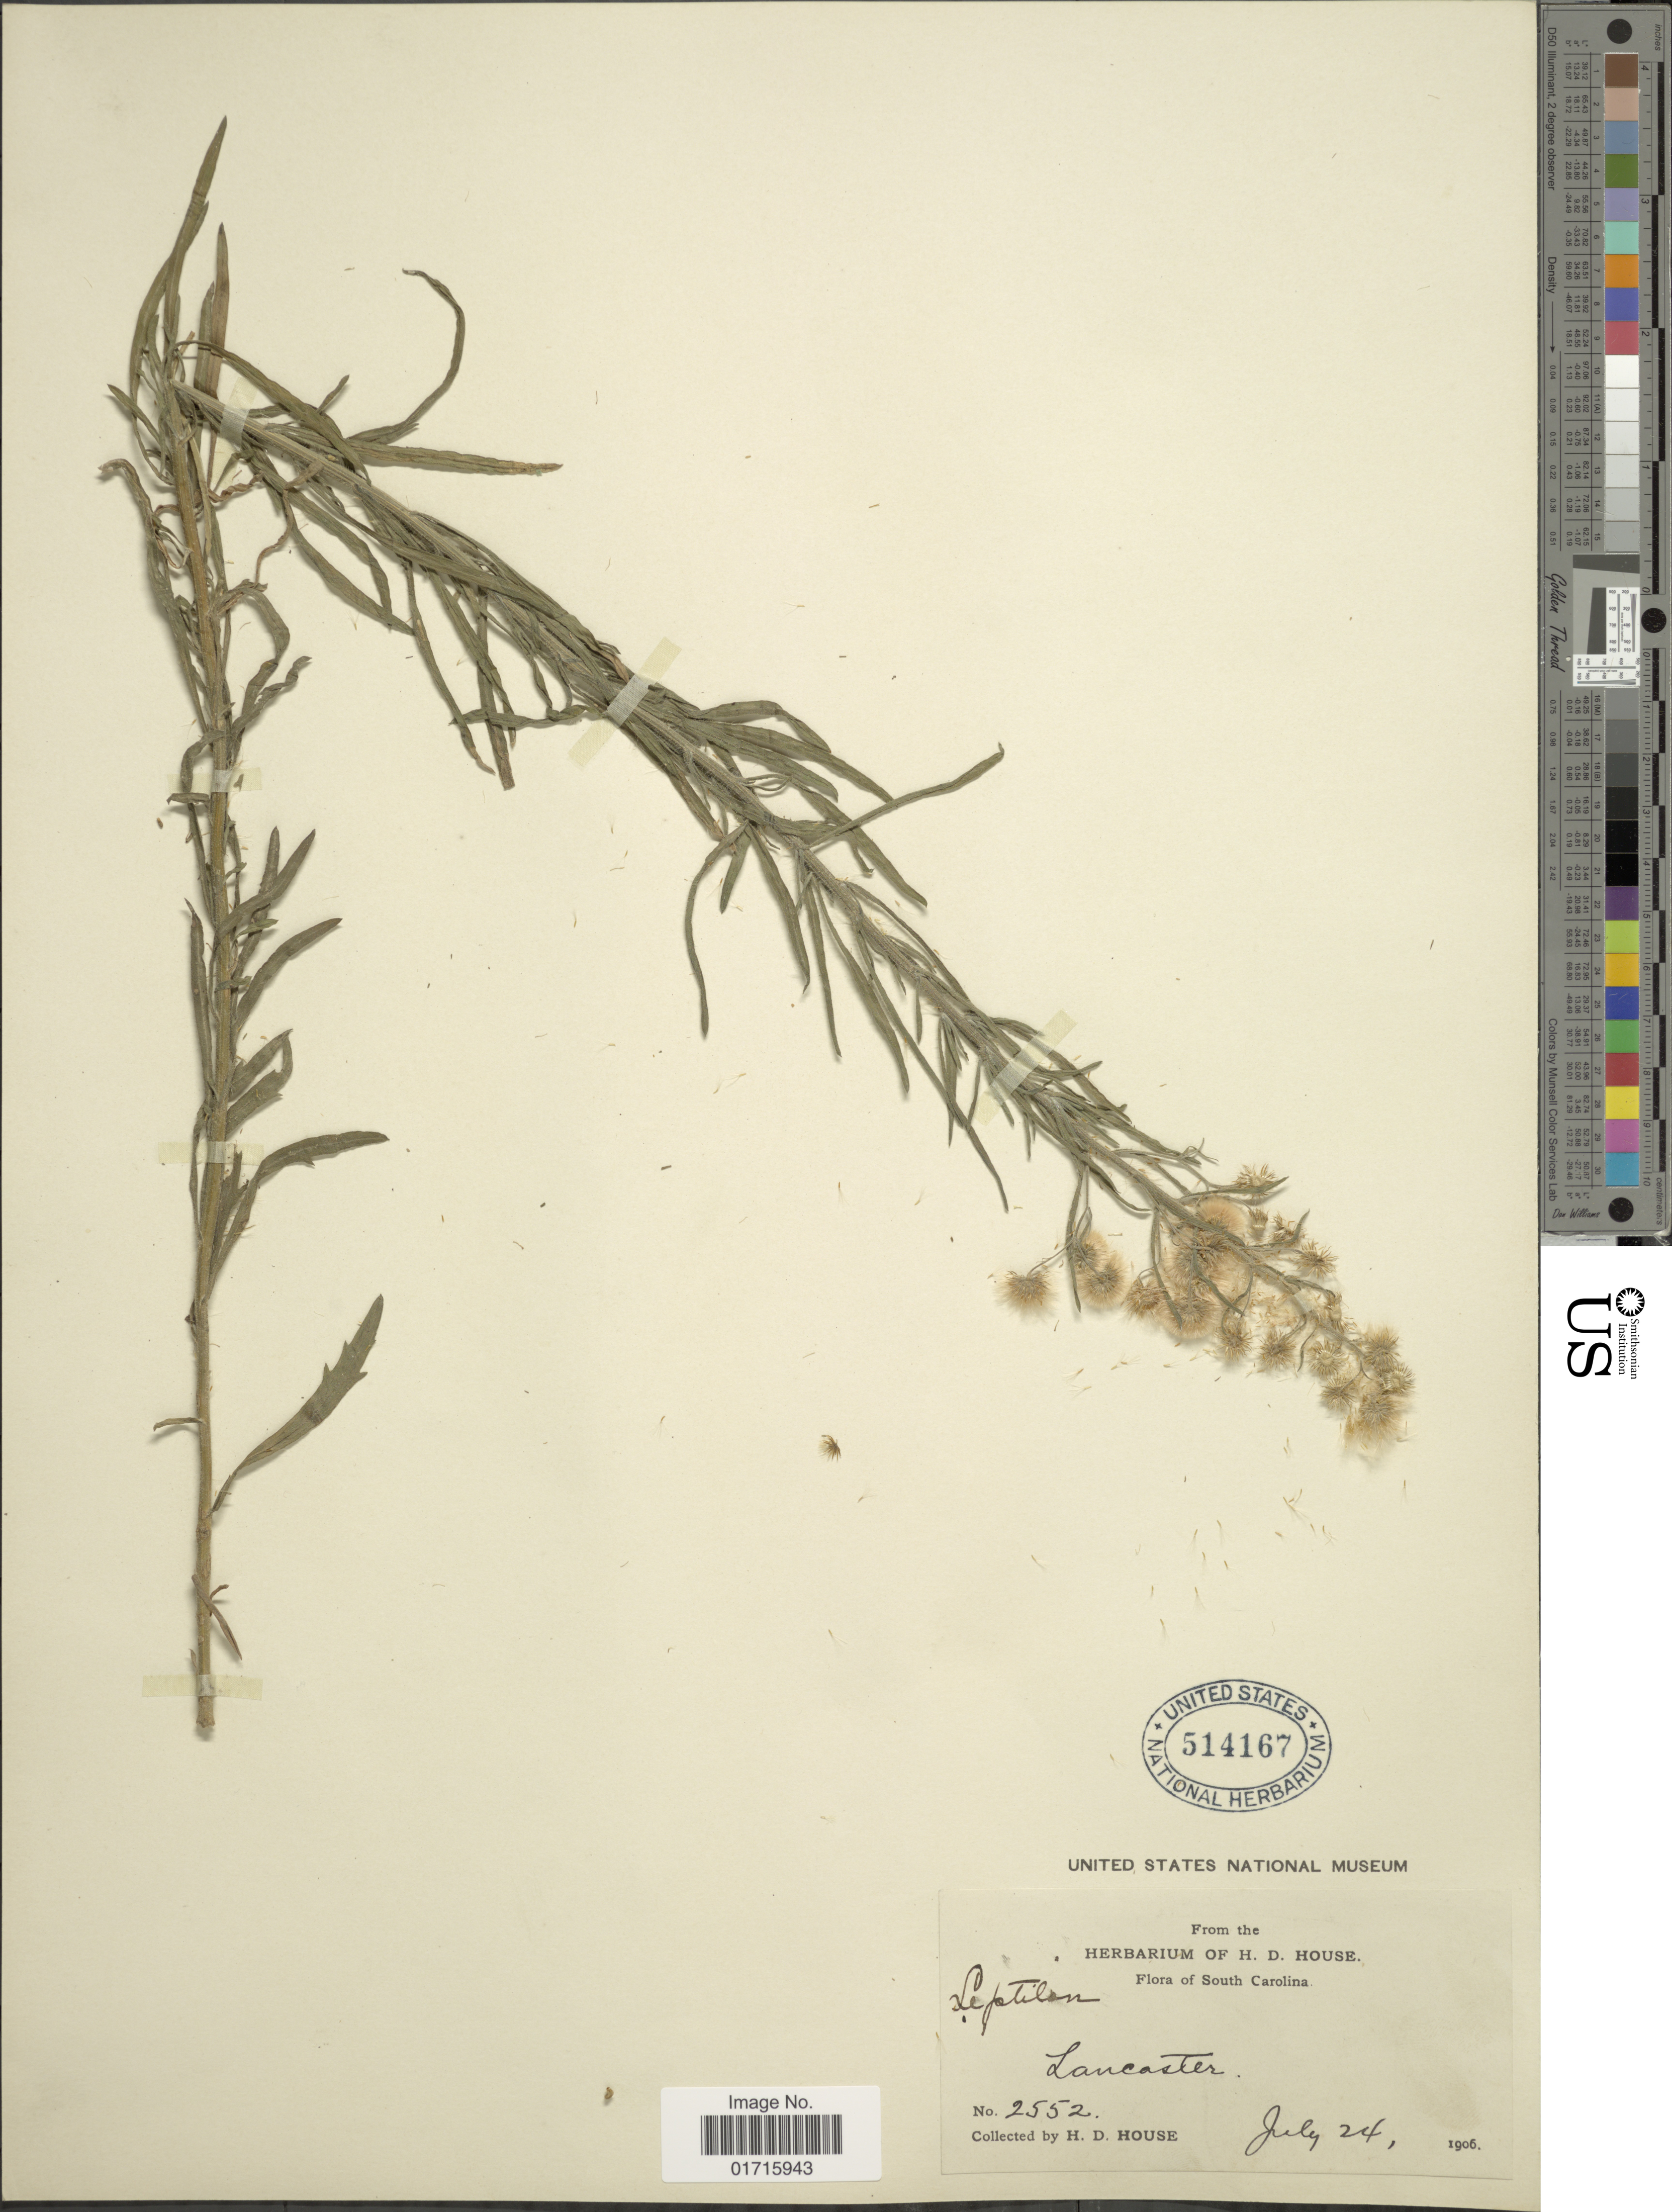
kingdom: Plantae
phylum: Tracheophyta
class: Magnoliopsida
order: Asterales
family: Asteraceae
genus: Conyza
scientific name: Conyza canadensis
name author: (L.) Cronq.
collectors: H. D. House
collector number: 2552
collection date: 1906-07-24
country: United States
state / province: South Carolina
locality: Lancaster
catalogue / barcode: US 514167